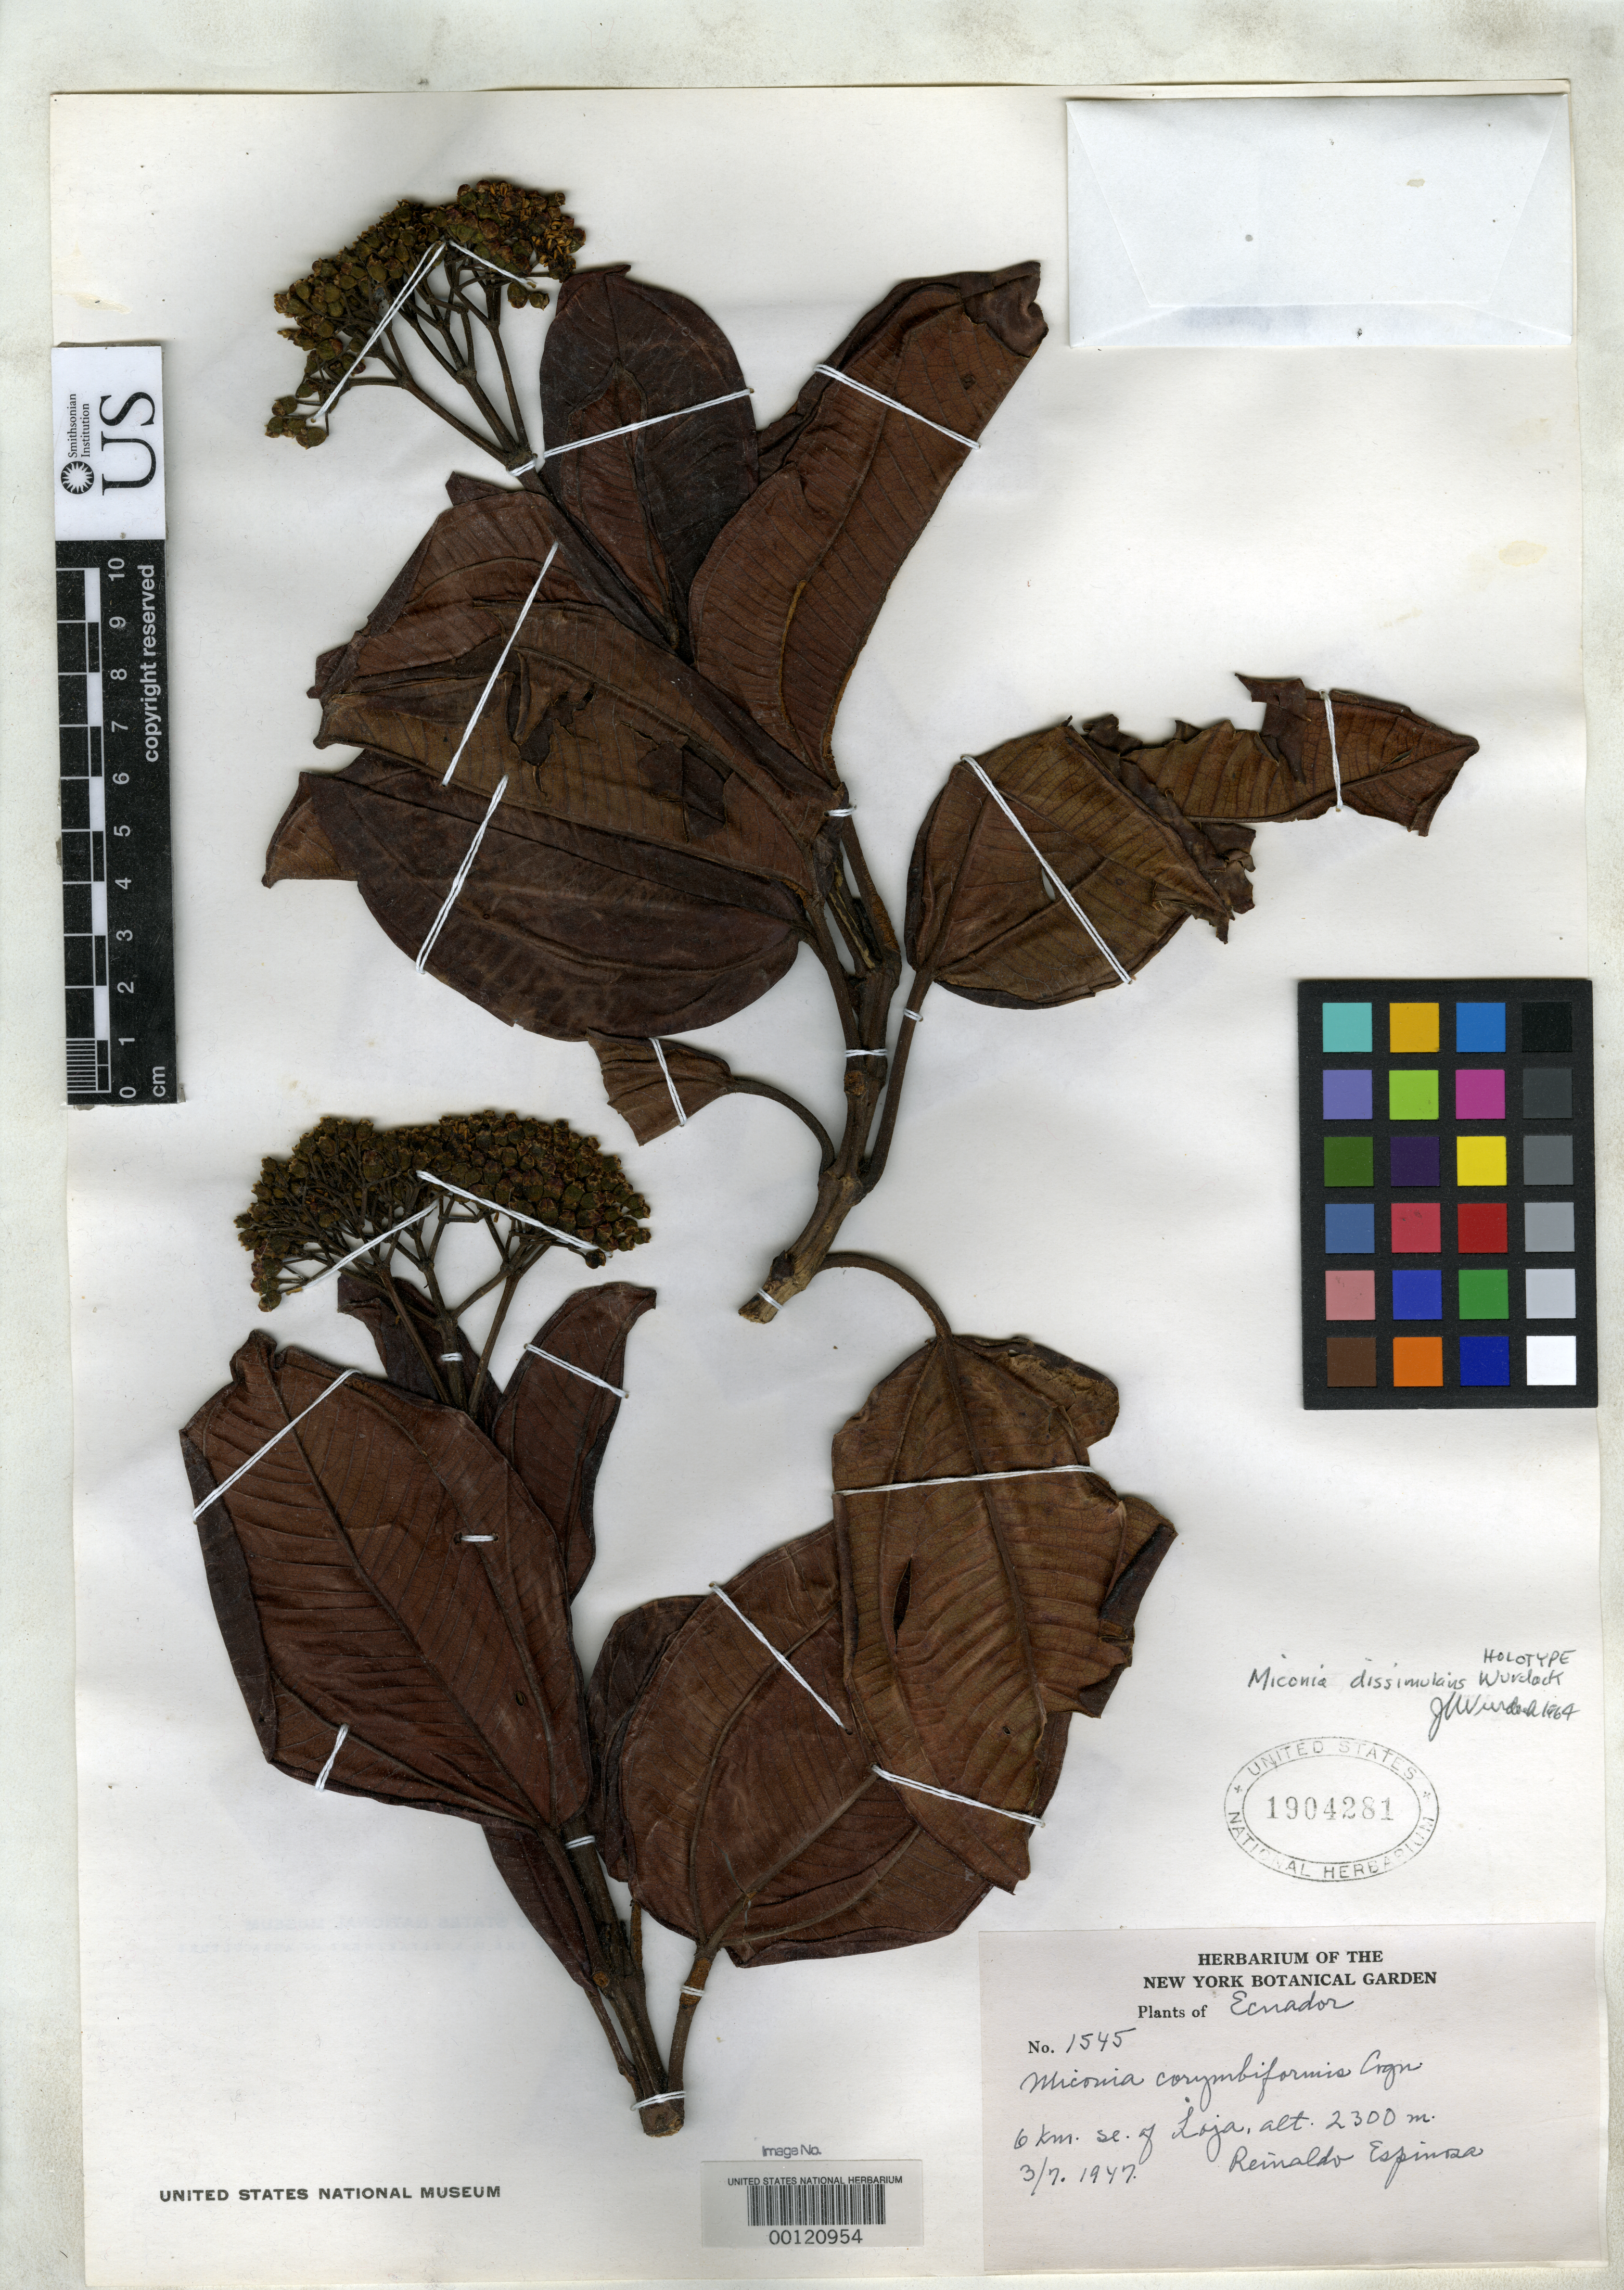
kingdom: Plantae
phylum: Tracheophyta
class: Magnoliopsida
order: Myrtales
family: Melastomataceae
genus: Miconia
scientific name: Miconia dissimulans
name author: Wurdack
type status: Holotype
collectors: R. Espinosa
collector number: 1545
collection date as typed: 1947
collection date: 1947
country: Ecuador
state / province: Loja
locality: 6 km. SE of Loja.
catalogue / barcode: US 1904281